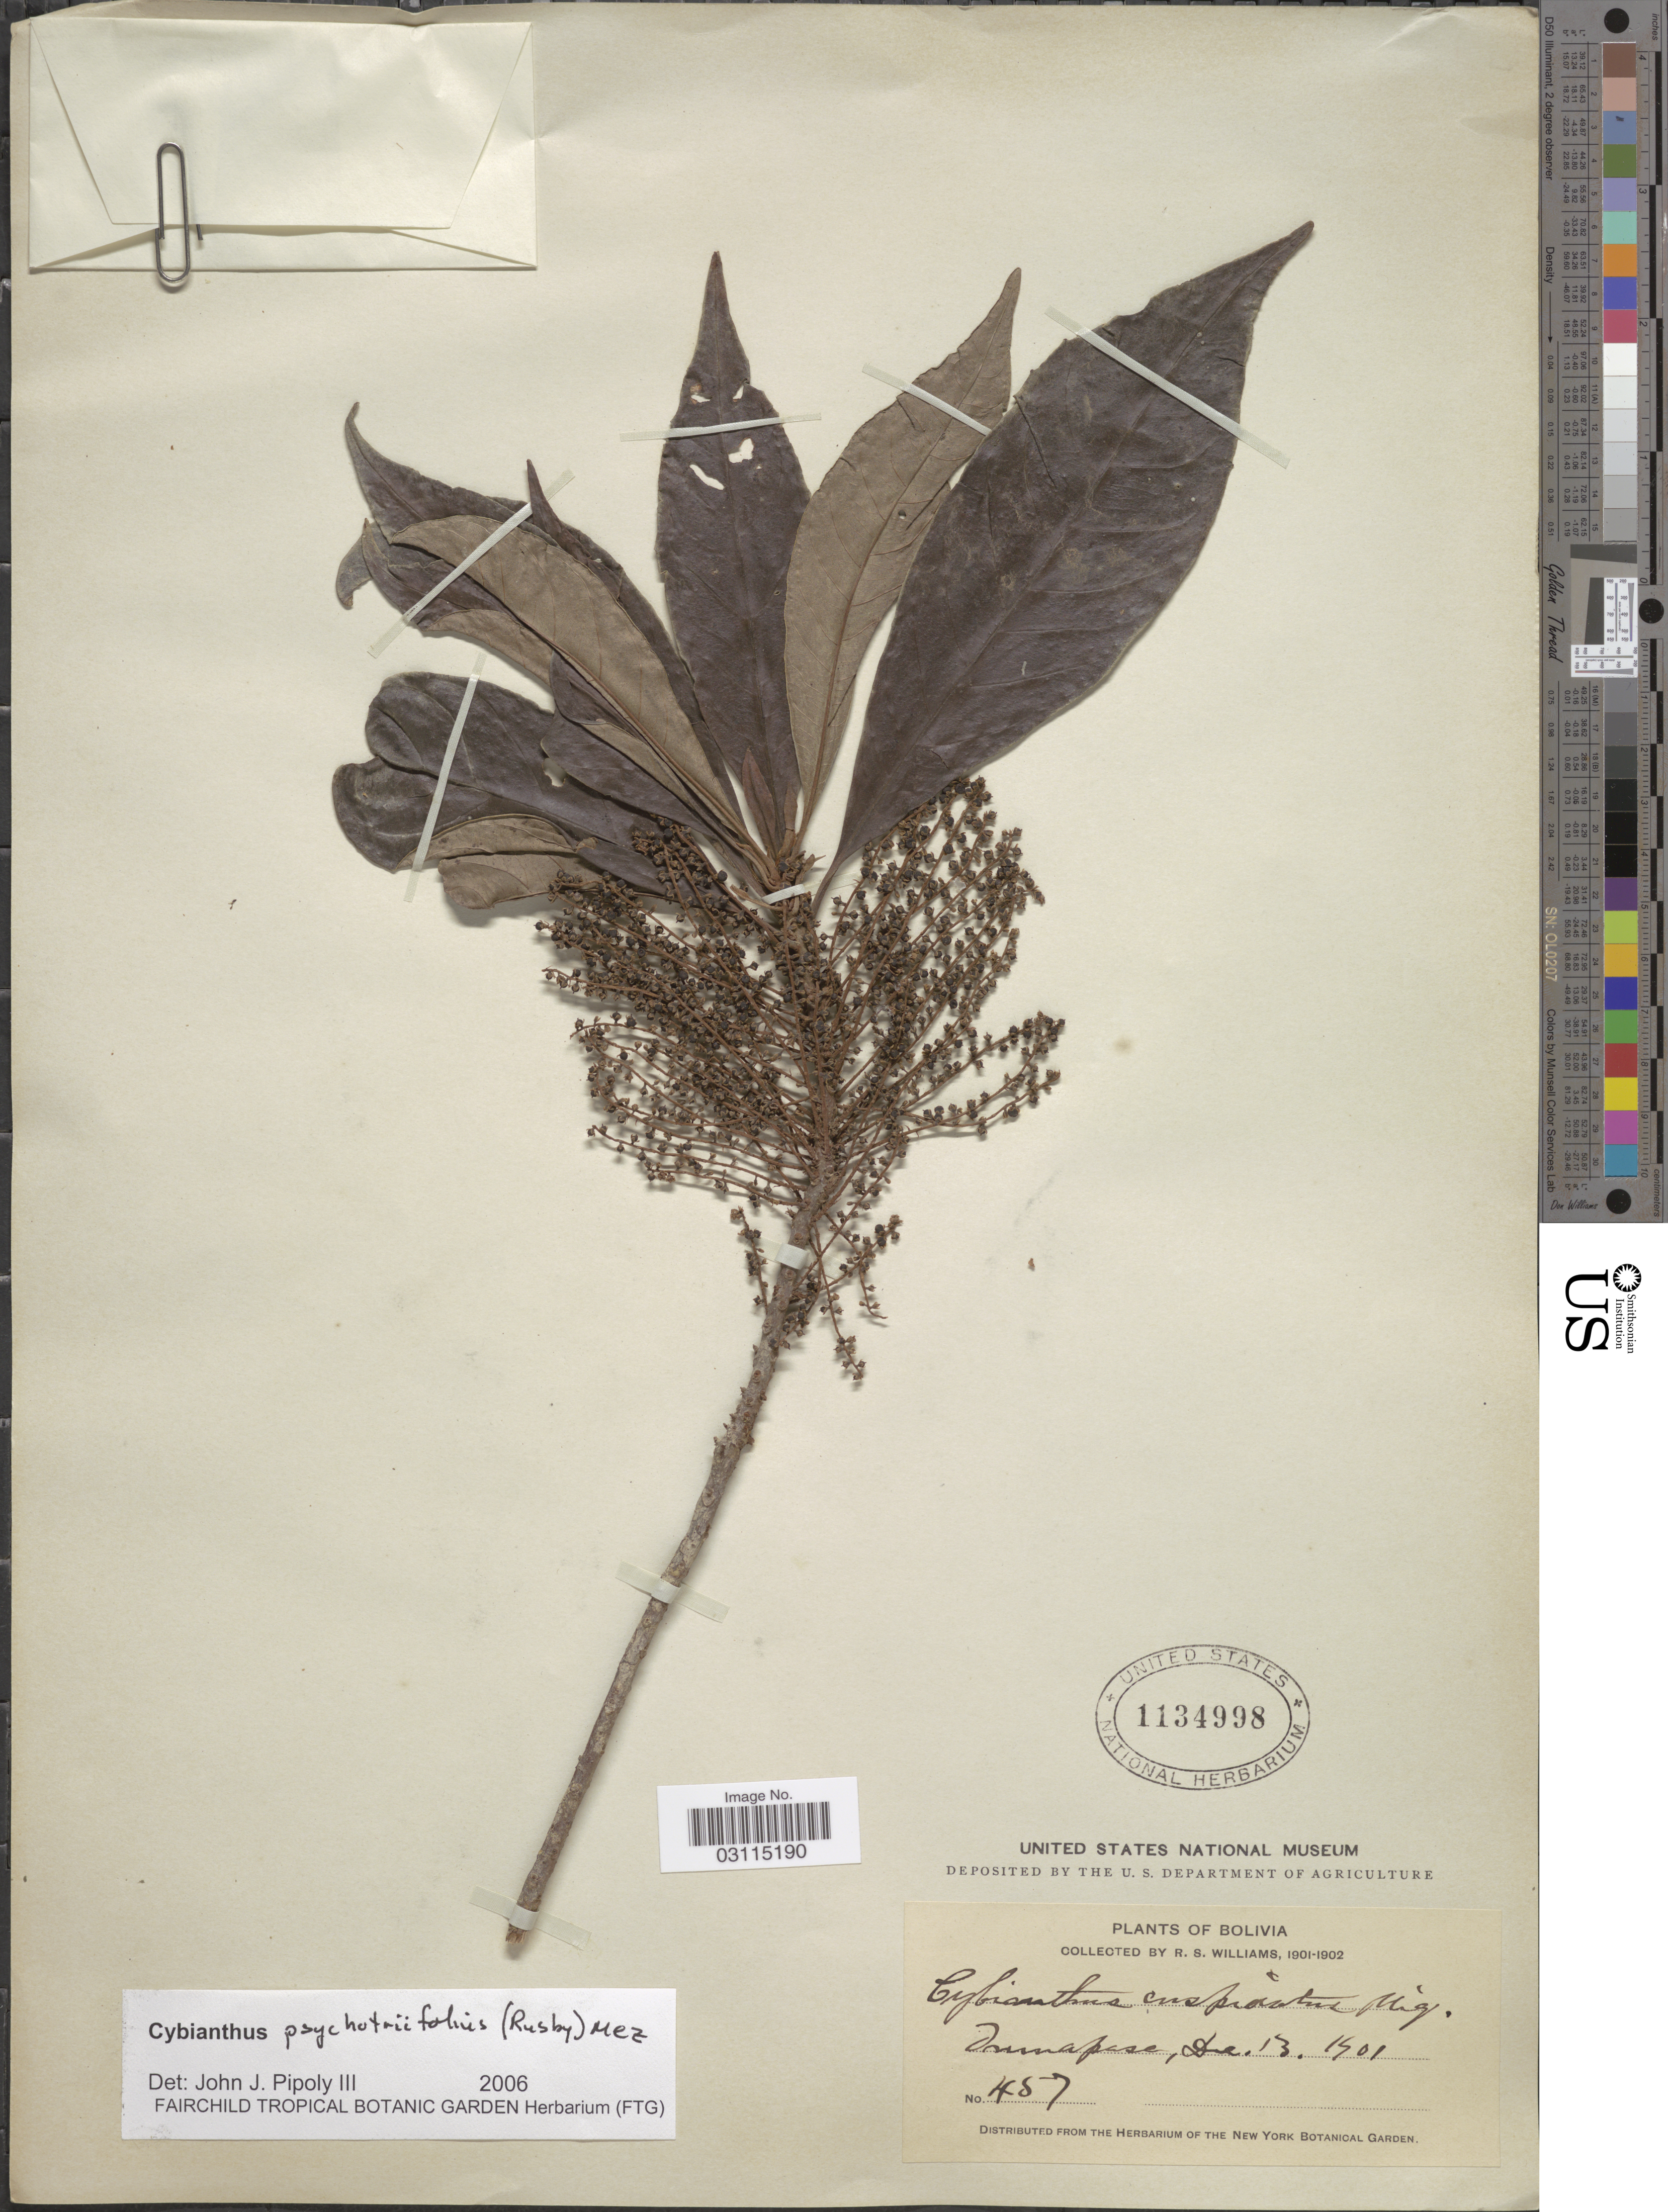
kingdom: Plantae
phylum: Tracheophyta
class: Magnoliopsida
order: Ericales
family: Primulaceae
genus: Cybianthus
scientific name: Cybianthus psychotriifolius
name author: (Rusby) Rusby ex Mez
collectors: R. S. Williams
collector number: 457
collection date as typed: Dec. 13, 1901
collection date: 1901-12-13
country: Bolivia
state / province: La Paz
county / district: Iturralde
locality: Tumupasa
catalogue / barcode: US 1134998